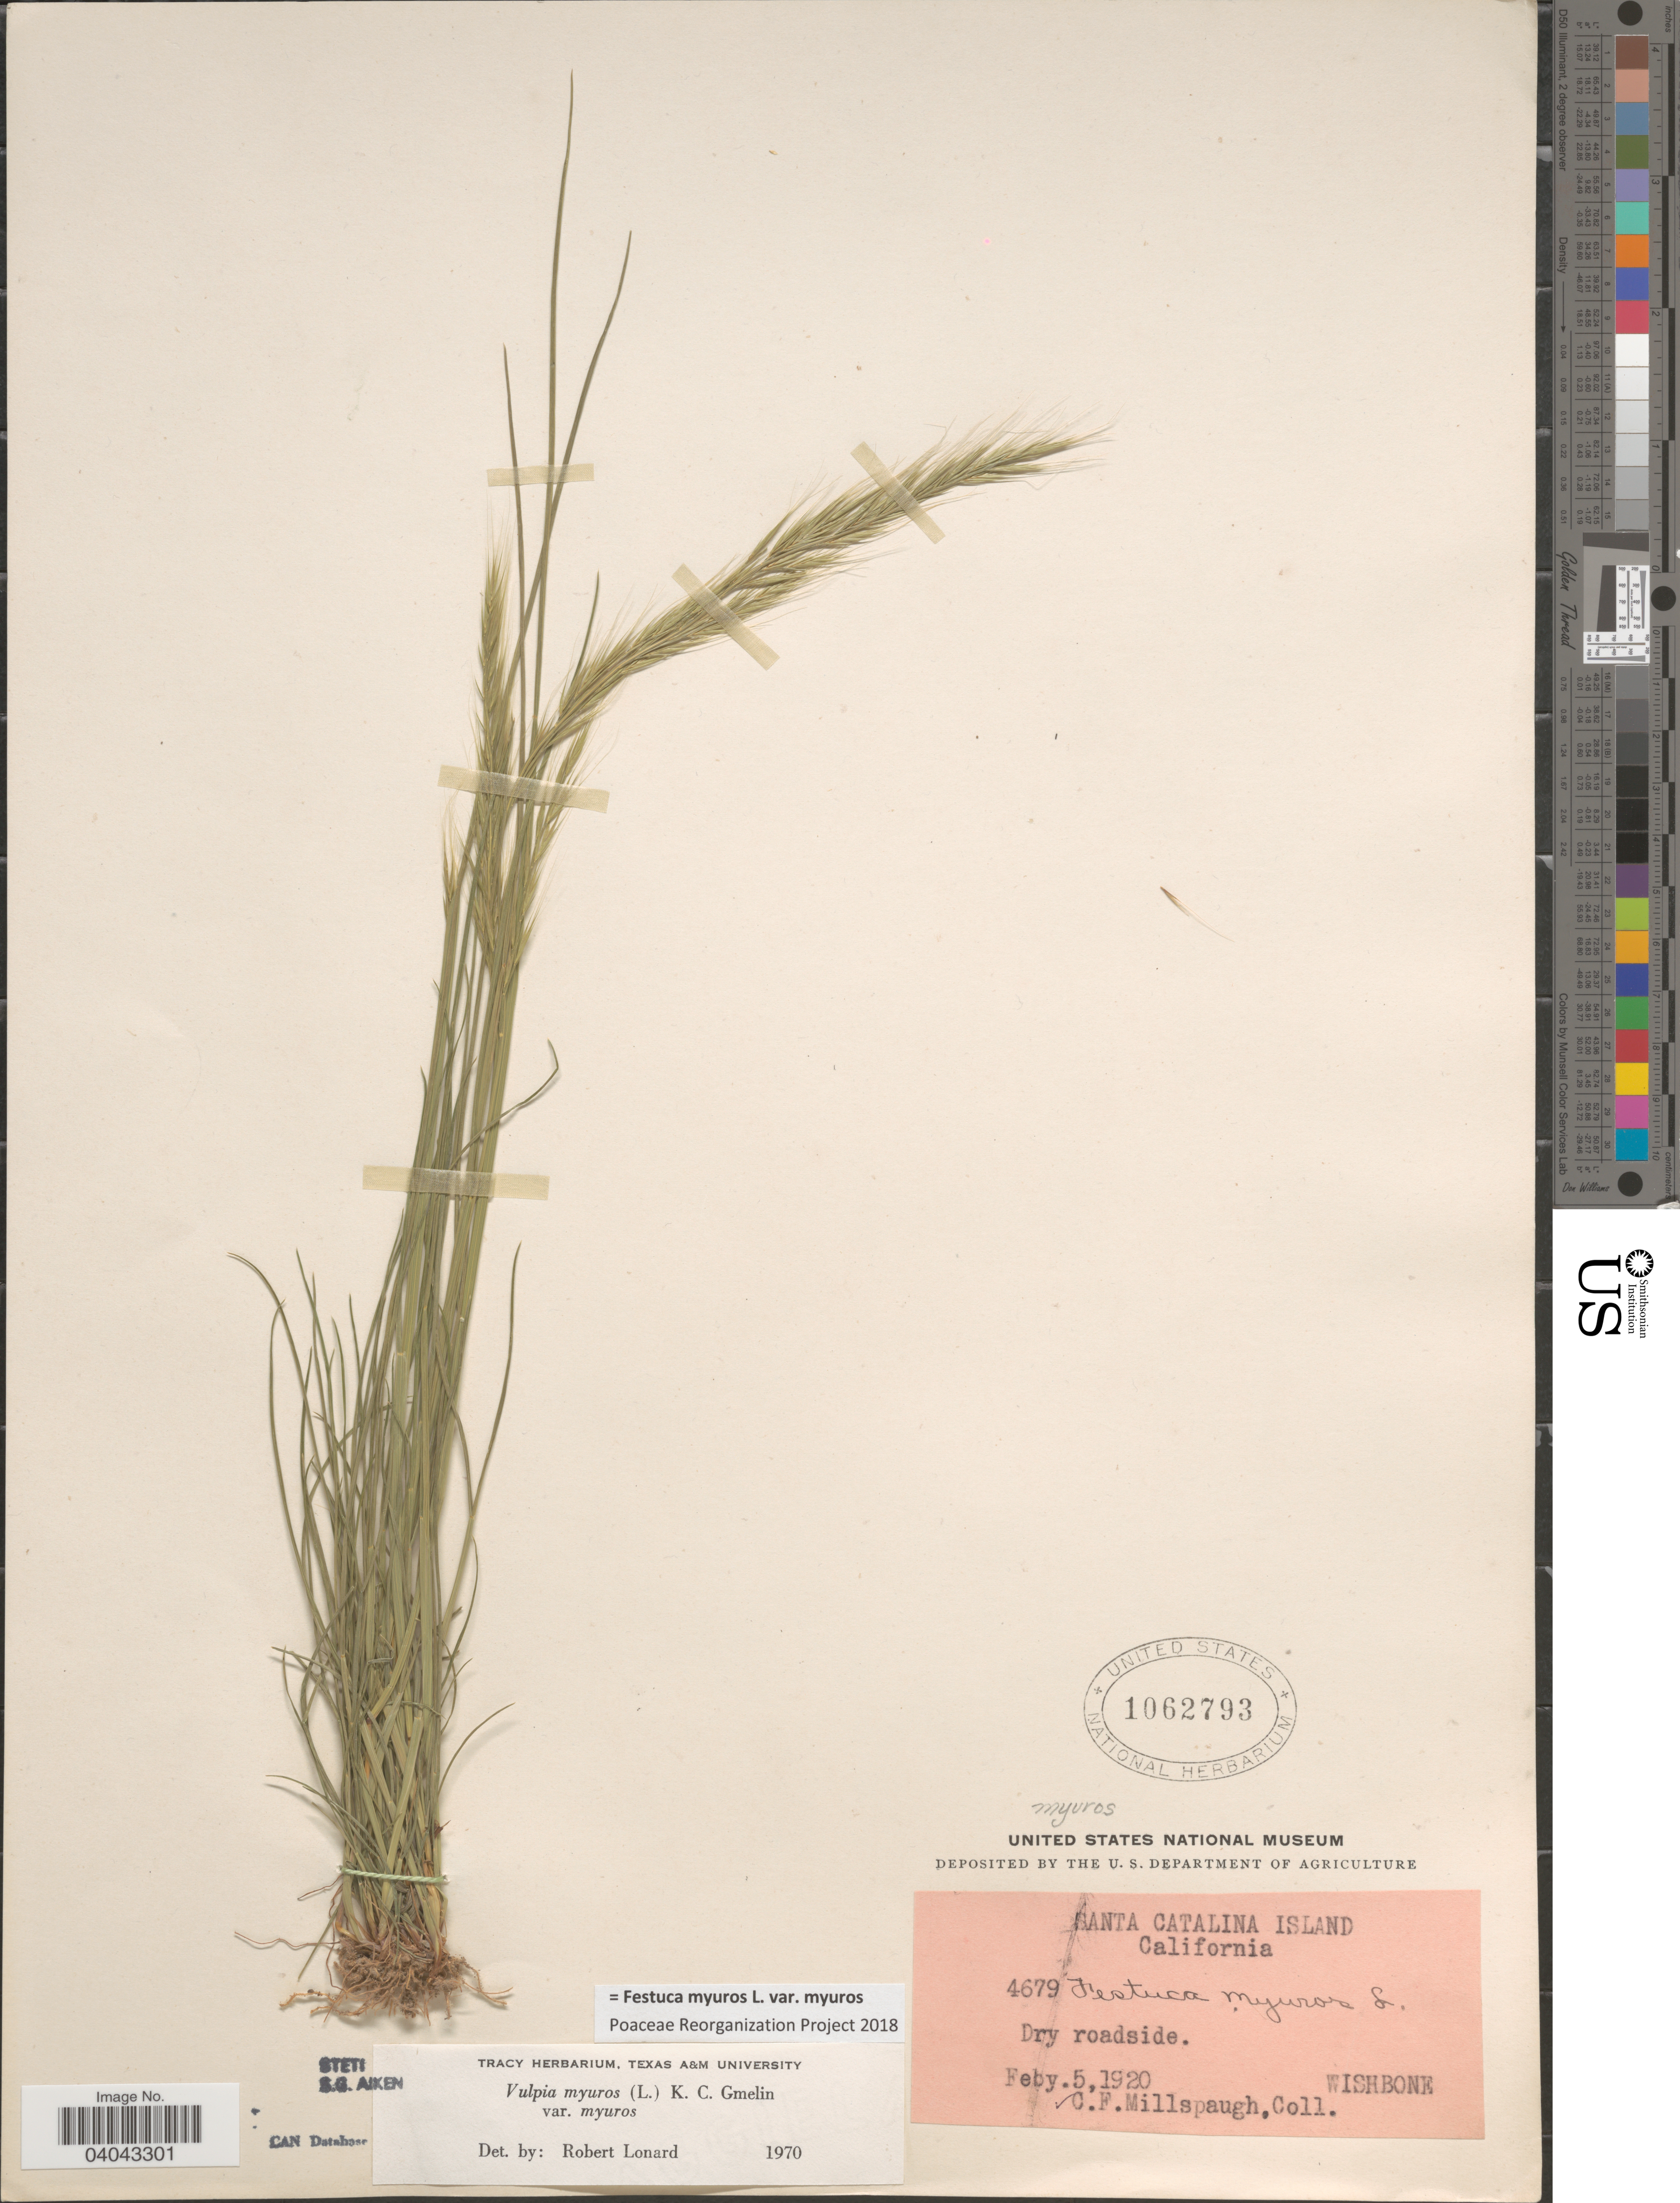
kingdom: Plantae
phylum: Tracheophyta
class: Liliopsida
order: Poales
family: Poaceae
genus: Festuca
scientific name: Festuca myuros var. myuros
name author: L.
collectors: C. F. Millspaugh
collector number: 4679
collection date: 1920-02-05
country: United States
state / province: California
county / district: Los Angeles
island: Santa Catalina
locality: Santa Catalina Island. Wishbone.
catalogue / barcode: US 1062793